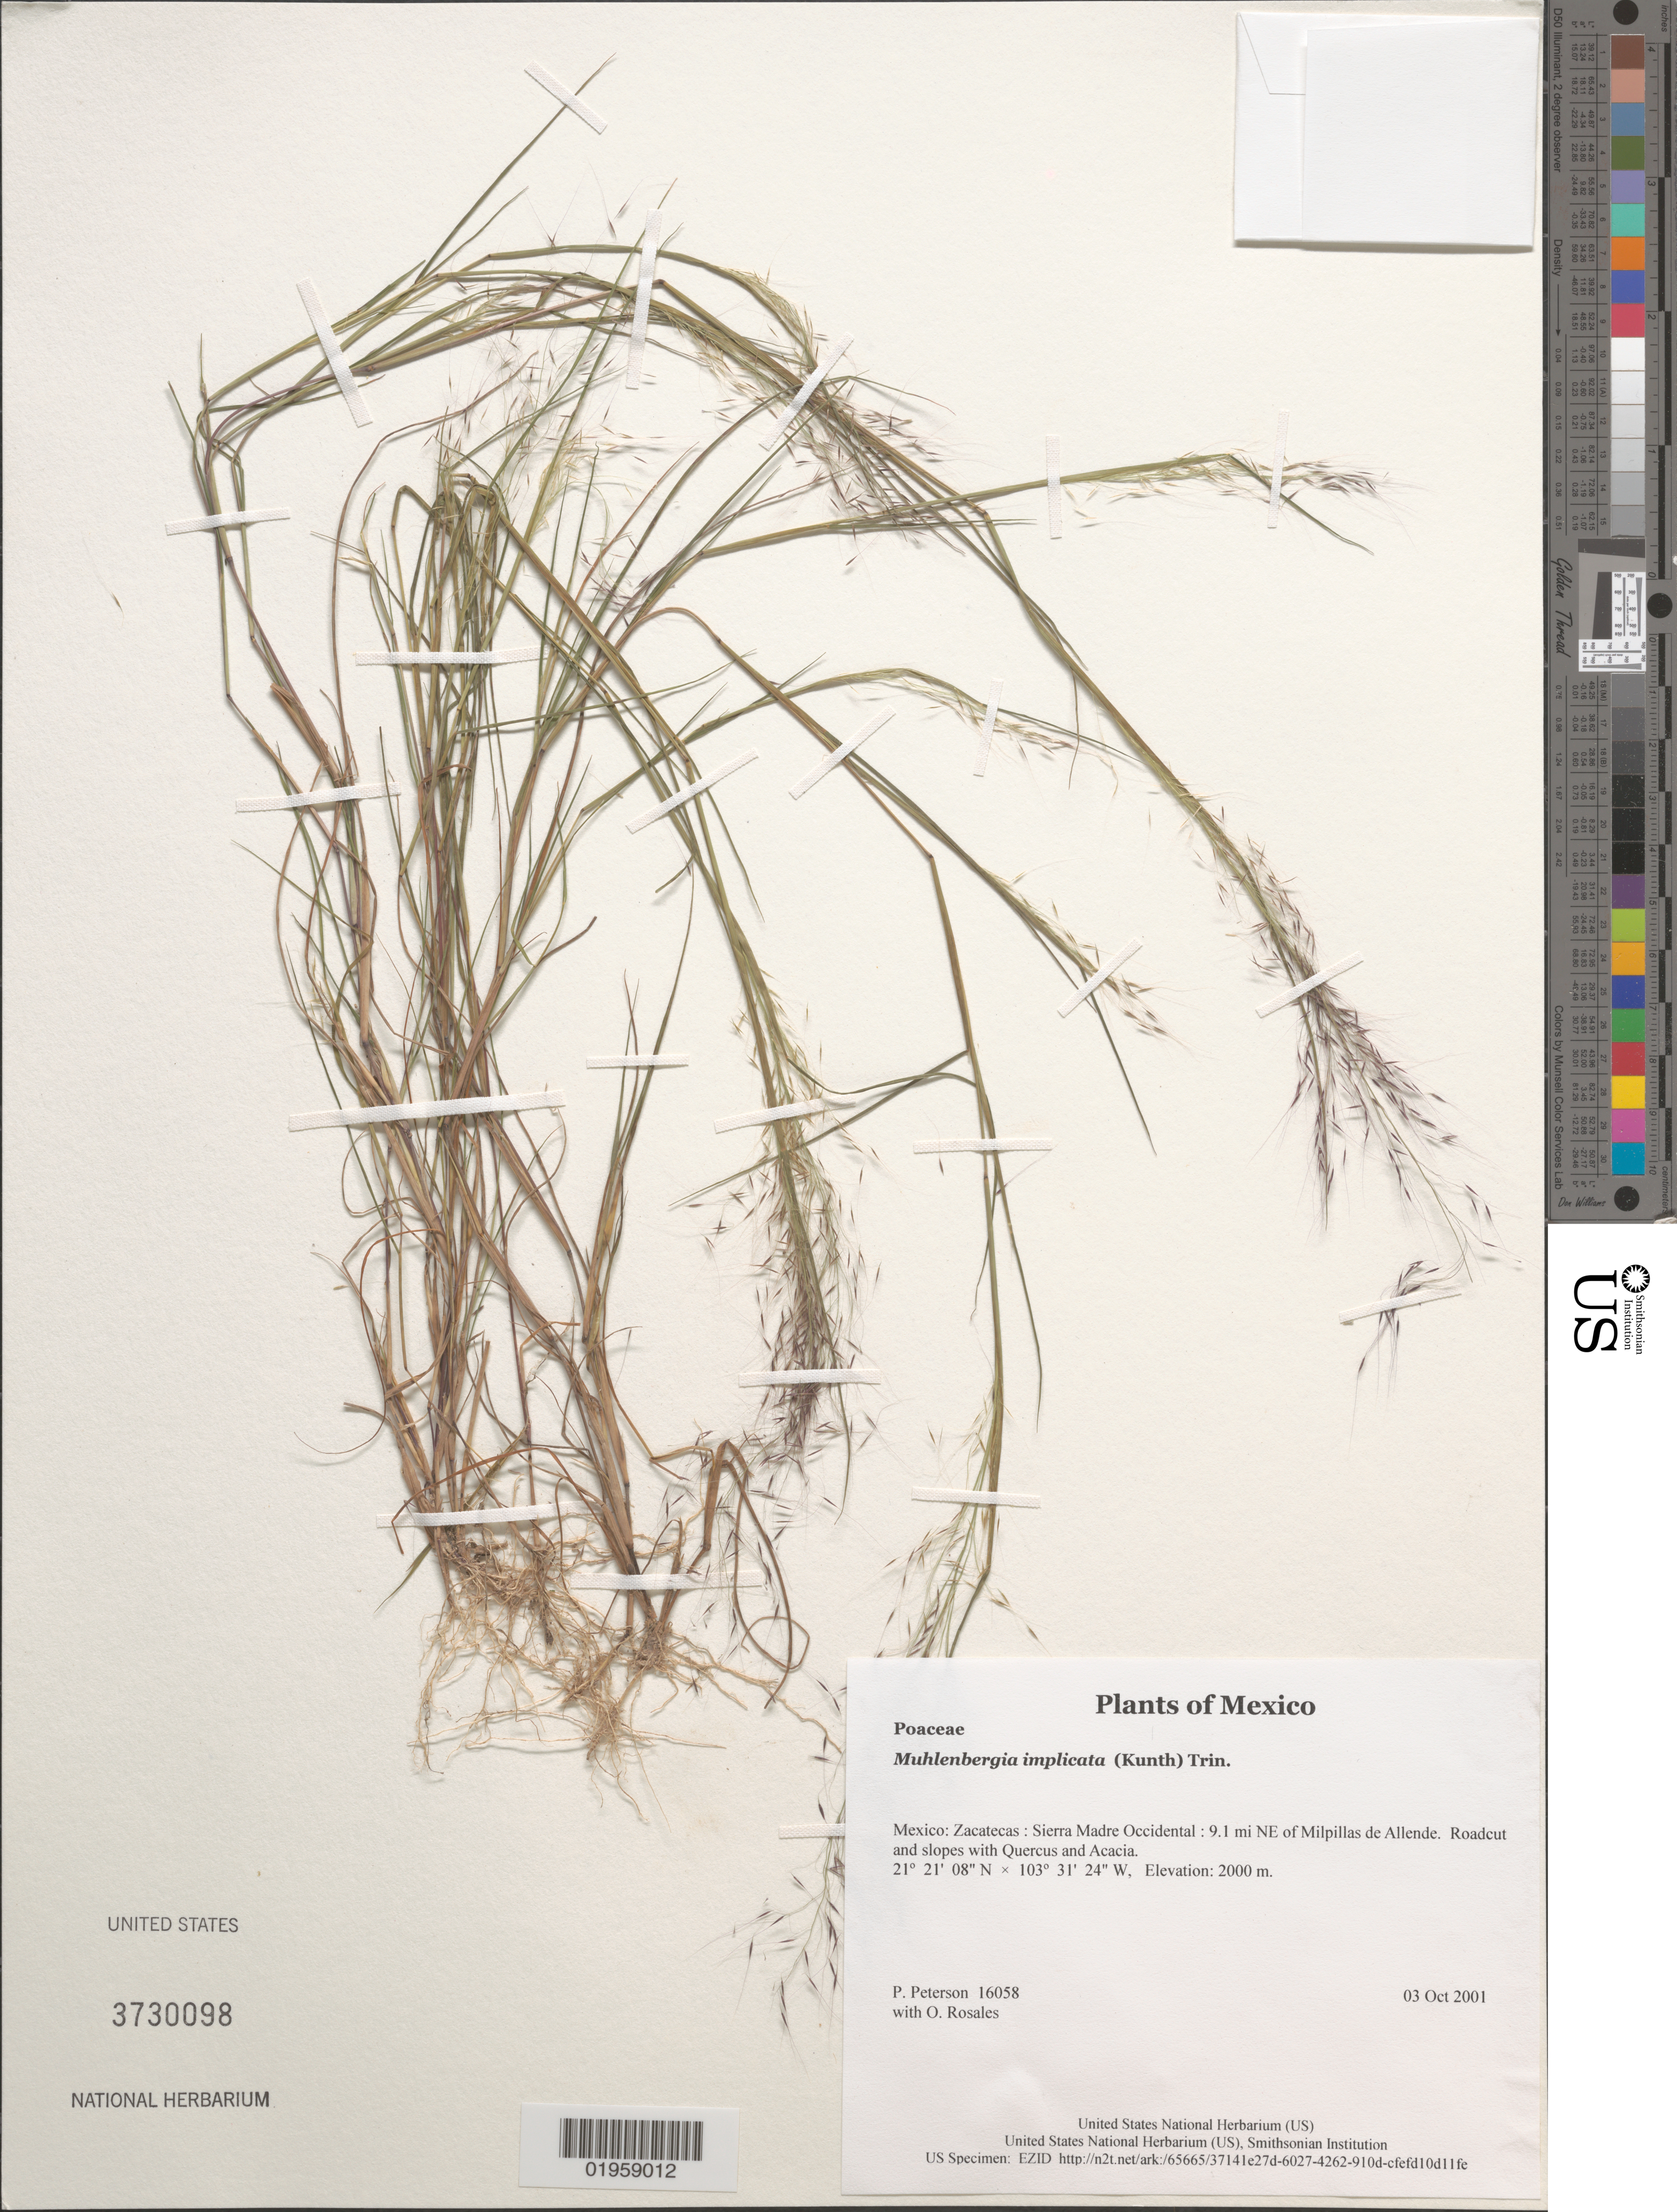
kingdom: Plantae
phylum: Tracheophyta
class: Liliopsida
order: Poales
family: Poaceae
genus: Muhlenbergia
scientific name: Muhlenbergia implicata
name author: (Kunth) Trin.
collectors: P. M. Peterson & O. Rosales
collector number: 16058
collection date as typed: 03 Oct 2001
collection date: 2001-10-03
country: Mexico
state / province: Zacatecas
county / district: Sierra Madre Occidental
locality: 9.1 mi NE of Milpillas de Allende. Roadcut and slopes with Quercus and Acacia.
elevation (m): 2000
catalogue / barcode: US 3730098